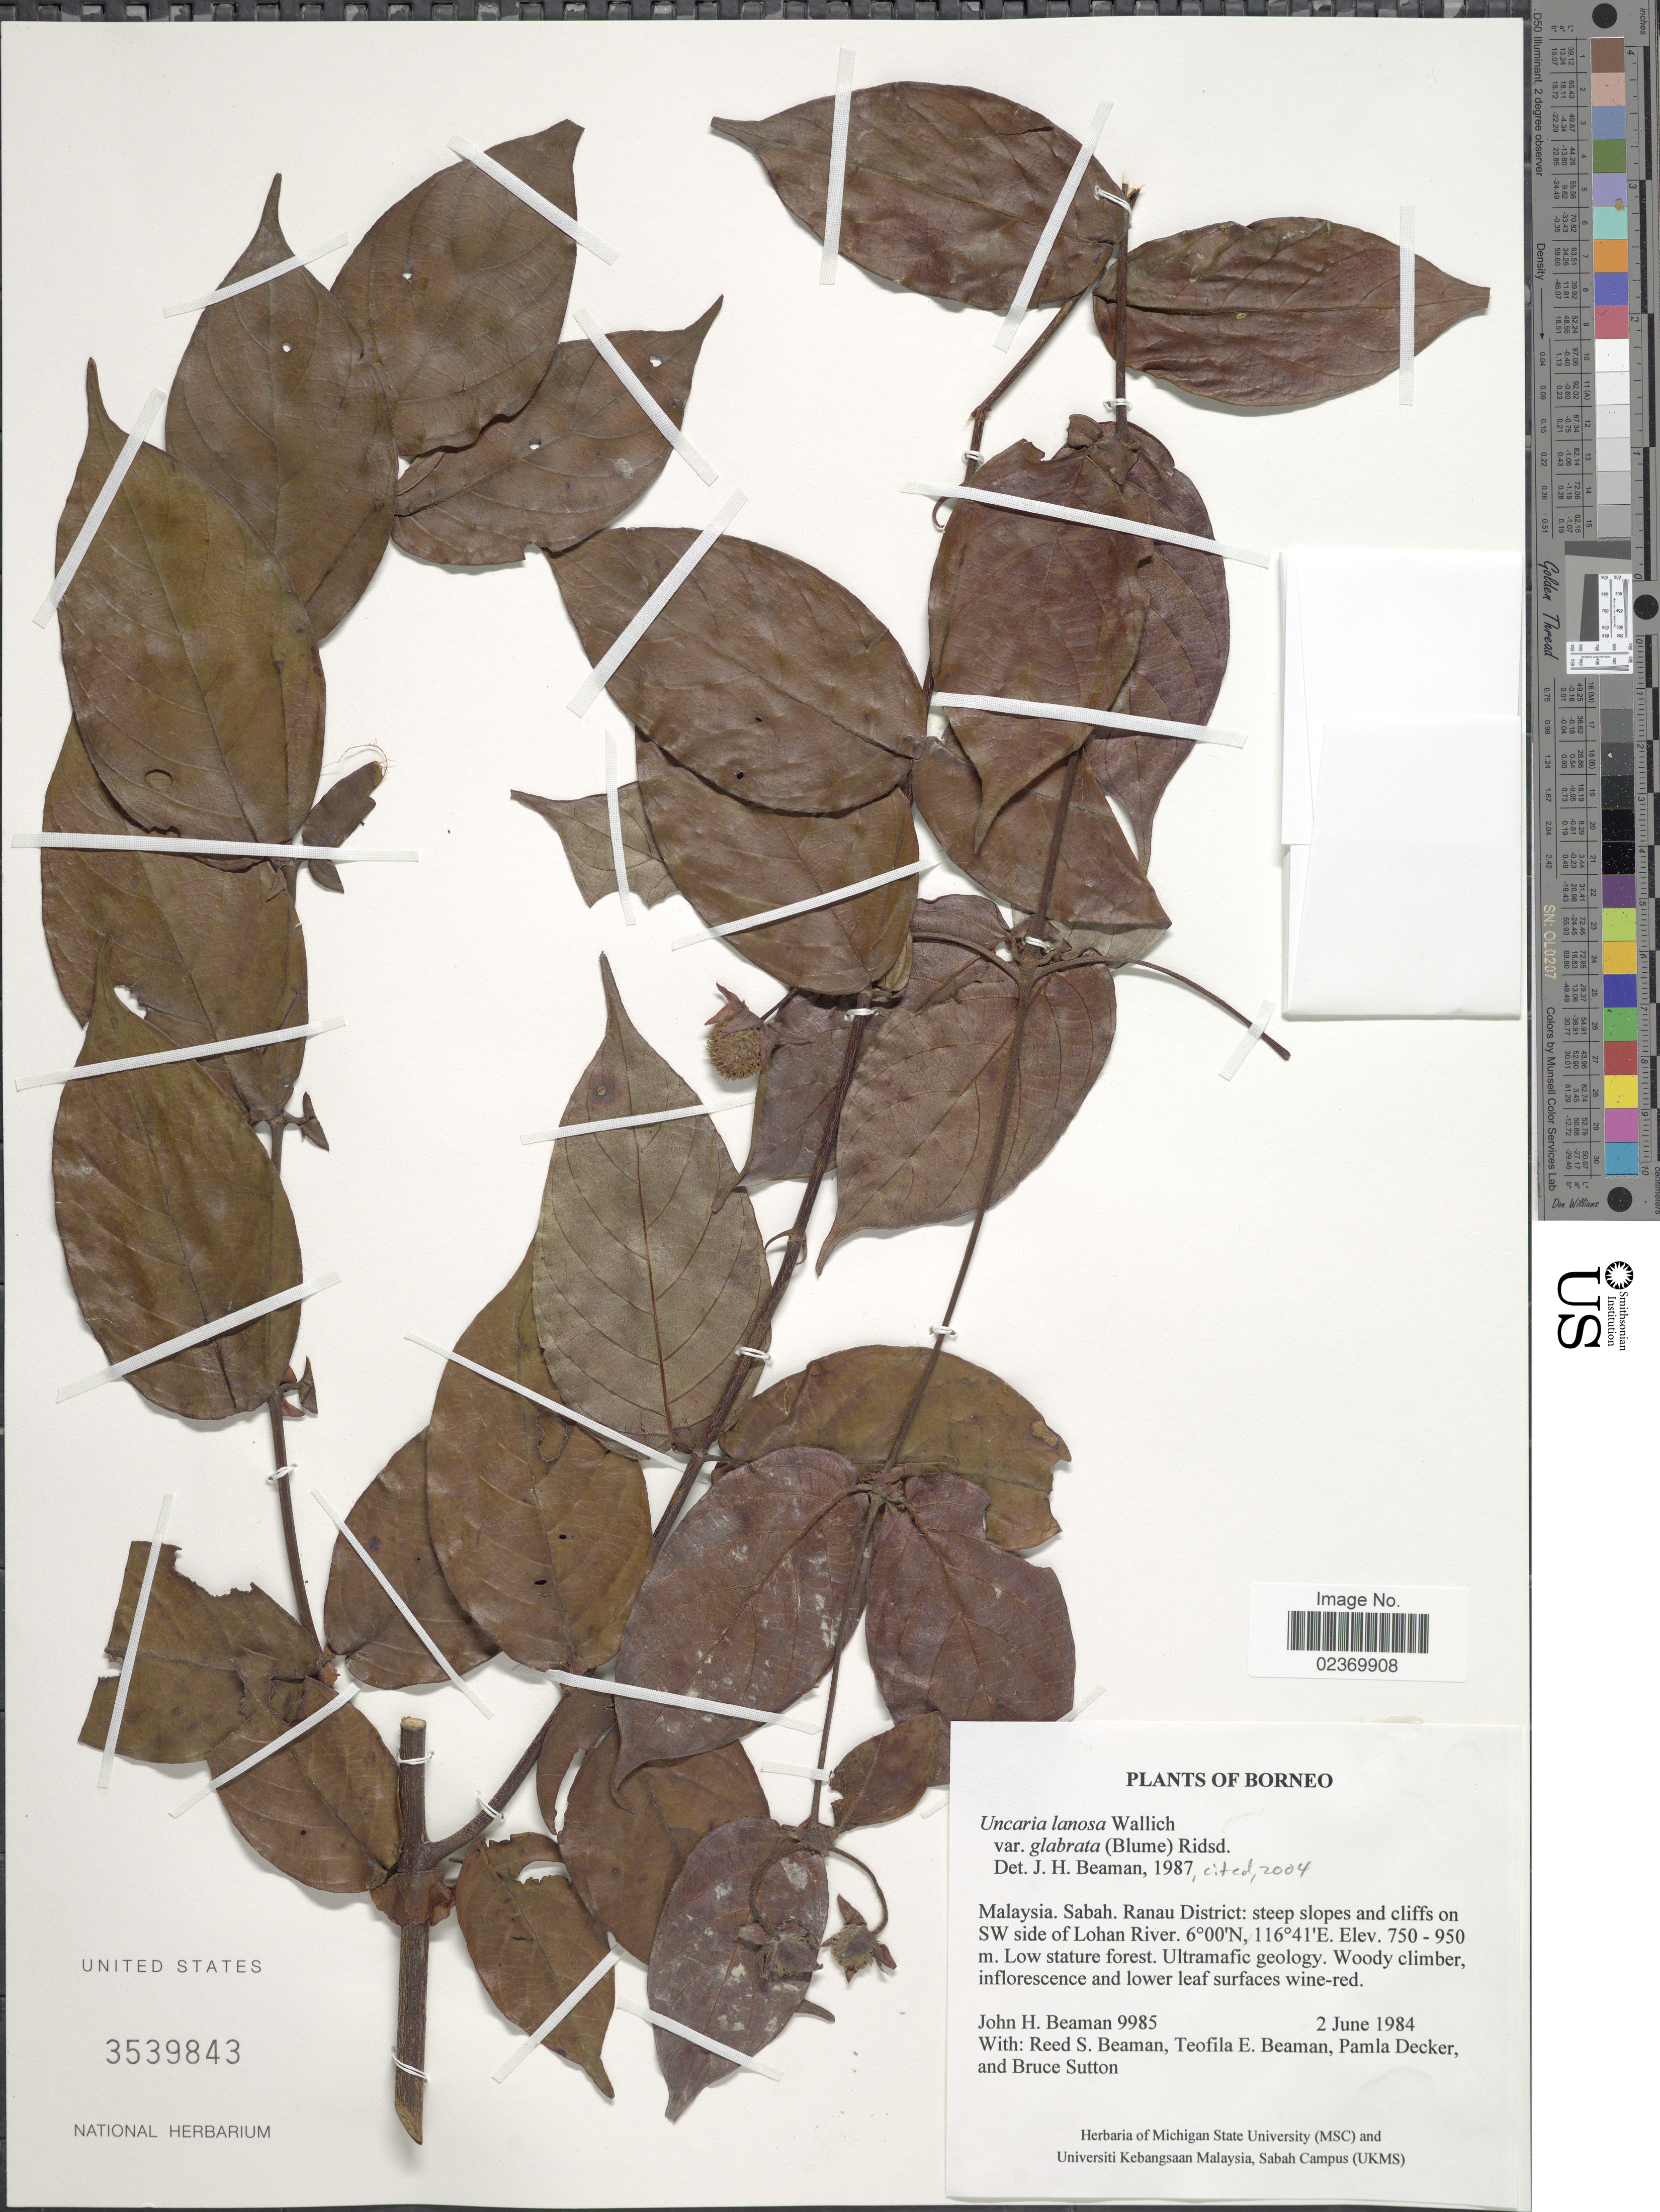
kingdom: Plantae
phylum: Tracheophyta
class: Magnoliopsida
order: Gentianales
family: Rubiaceae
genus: Uncaria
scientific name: Uncaria lanosa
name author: Wall.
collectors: J. H. Beaman, R. S. Beaman, T. E. Beaman, P. Decker & B. Sutton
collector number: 9985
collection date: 1984-06-02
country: Malaysia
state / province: Sabah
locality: Borneo. Ranau District: steep slopes and cliffs on SW side of Lohan River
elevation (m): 750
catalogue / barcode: US 3539843